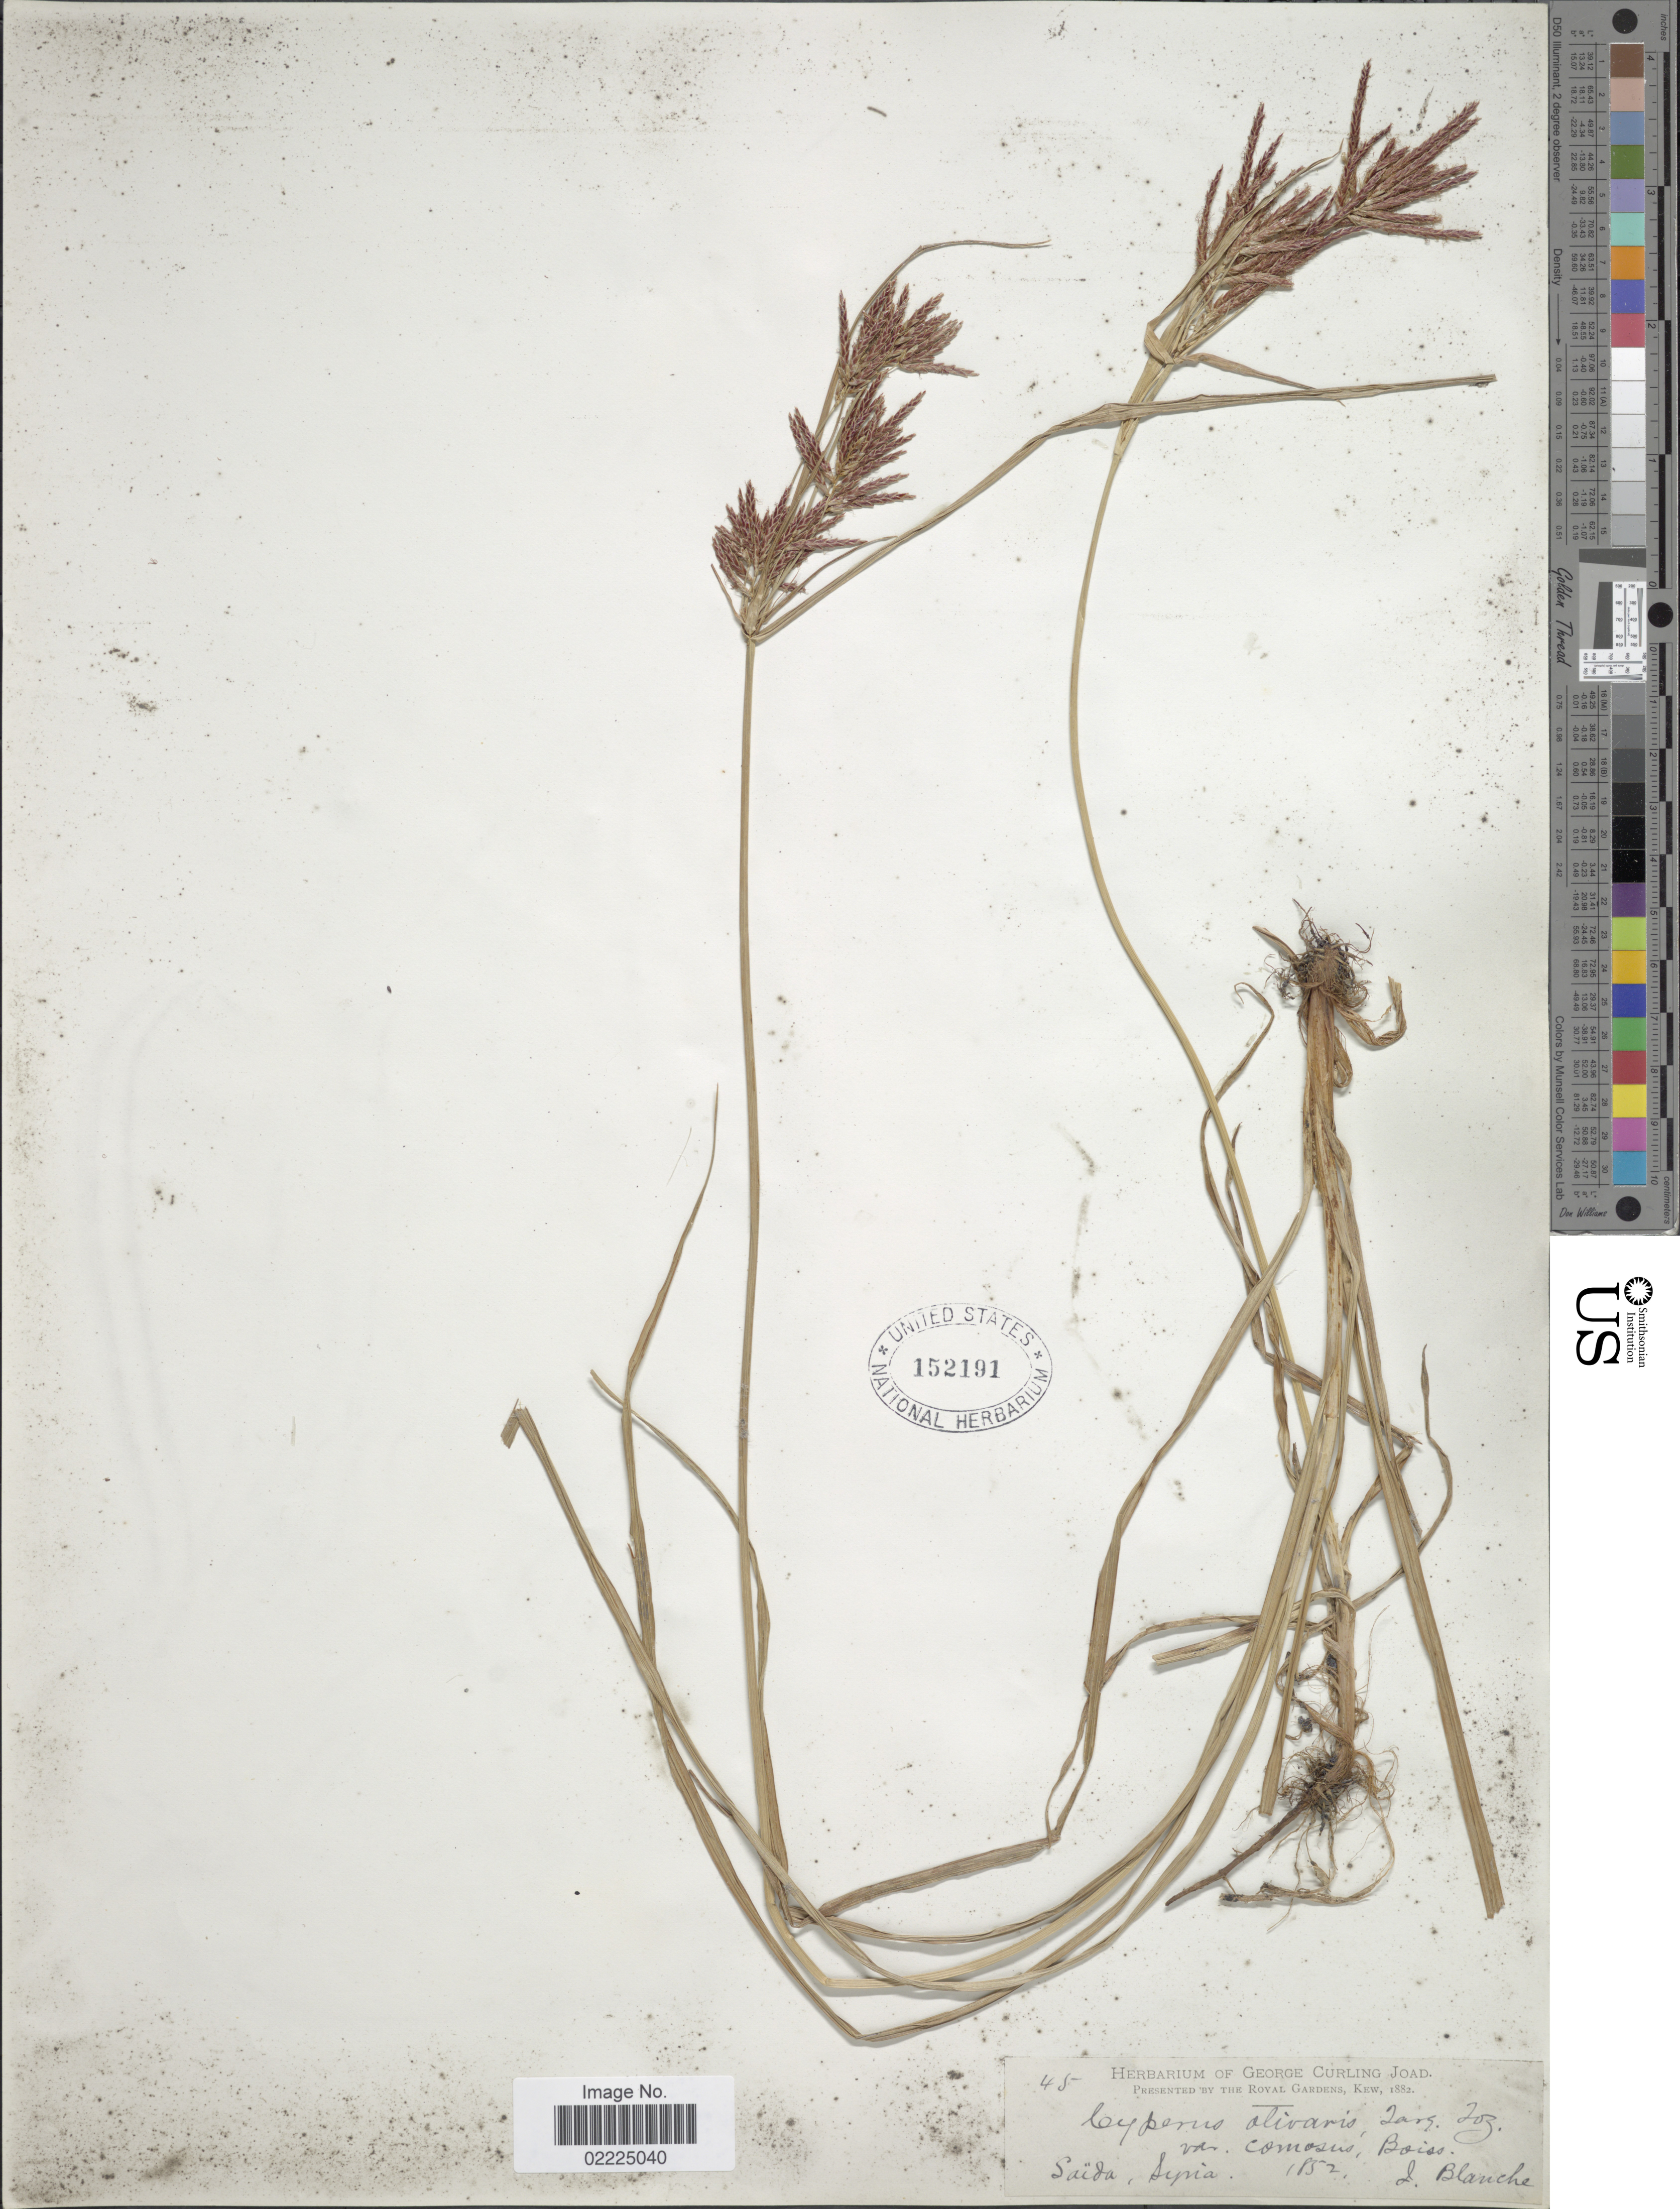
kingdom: Plantae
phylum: Tracheophyta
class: Liliopsida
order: Poales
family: Cyperaceae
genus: Cyperus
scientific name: Cyperus rotundus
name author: L.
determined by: Strong, Mark T., (BOT), Smithsonian Institution - National Museum of Natural History (UNITED STATES)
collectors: I. Blanche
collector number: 45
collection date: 1952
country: Syria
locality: Laïda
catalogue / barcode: US 152191